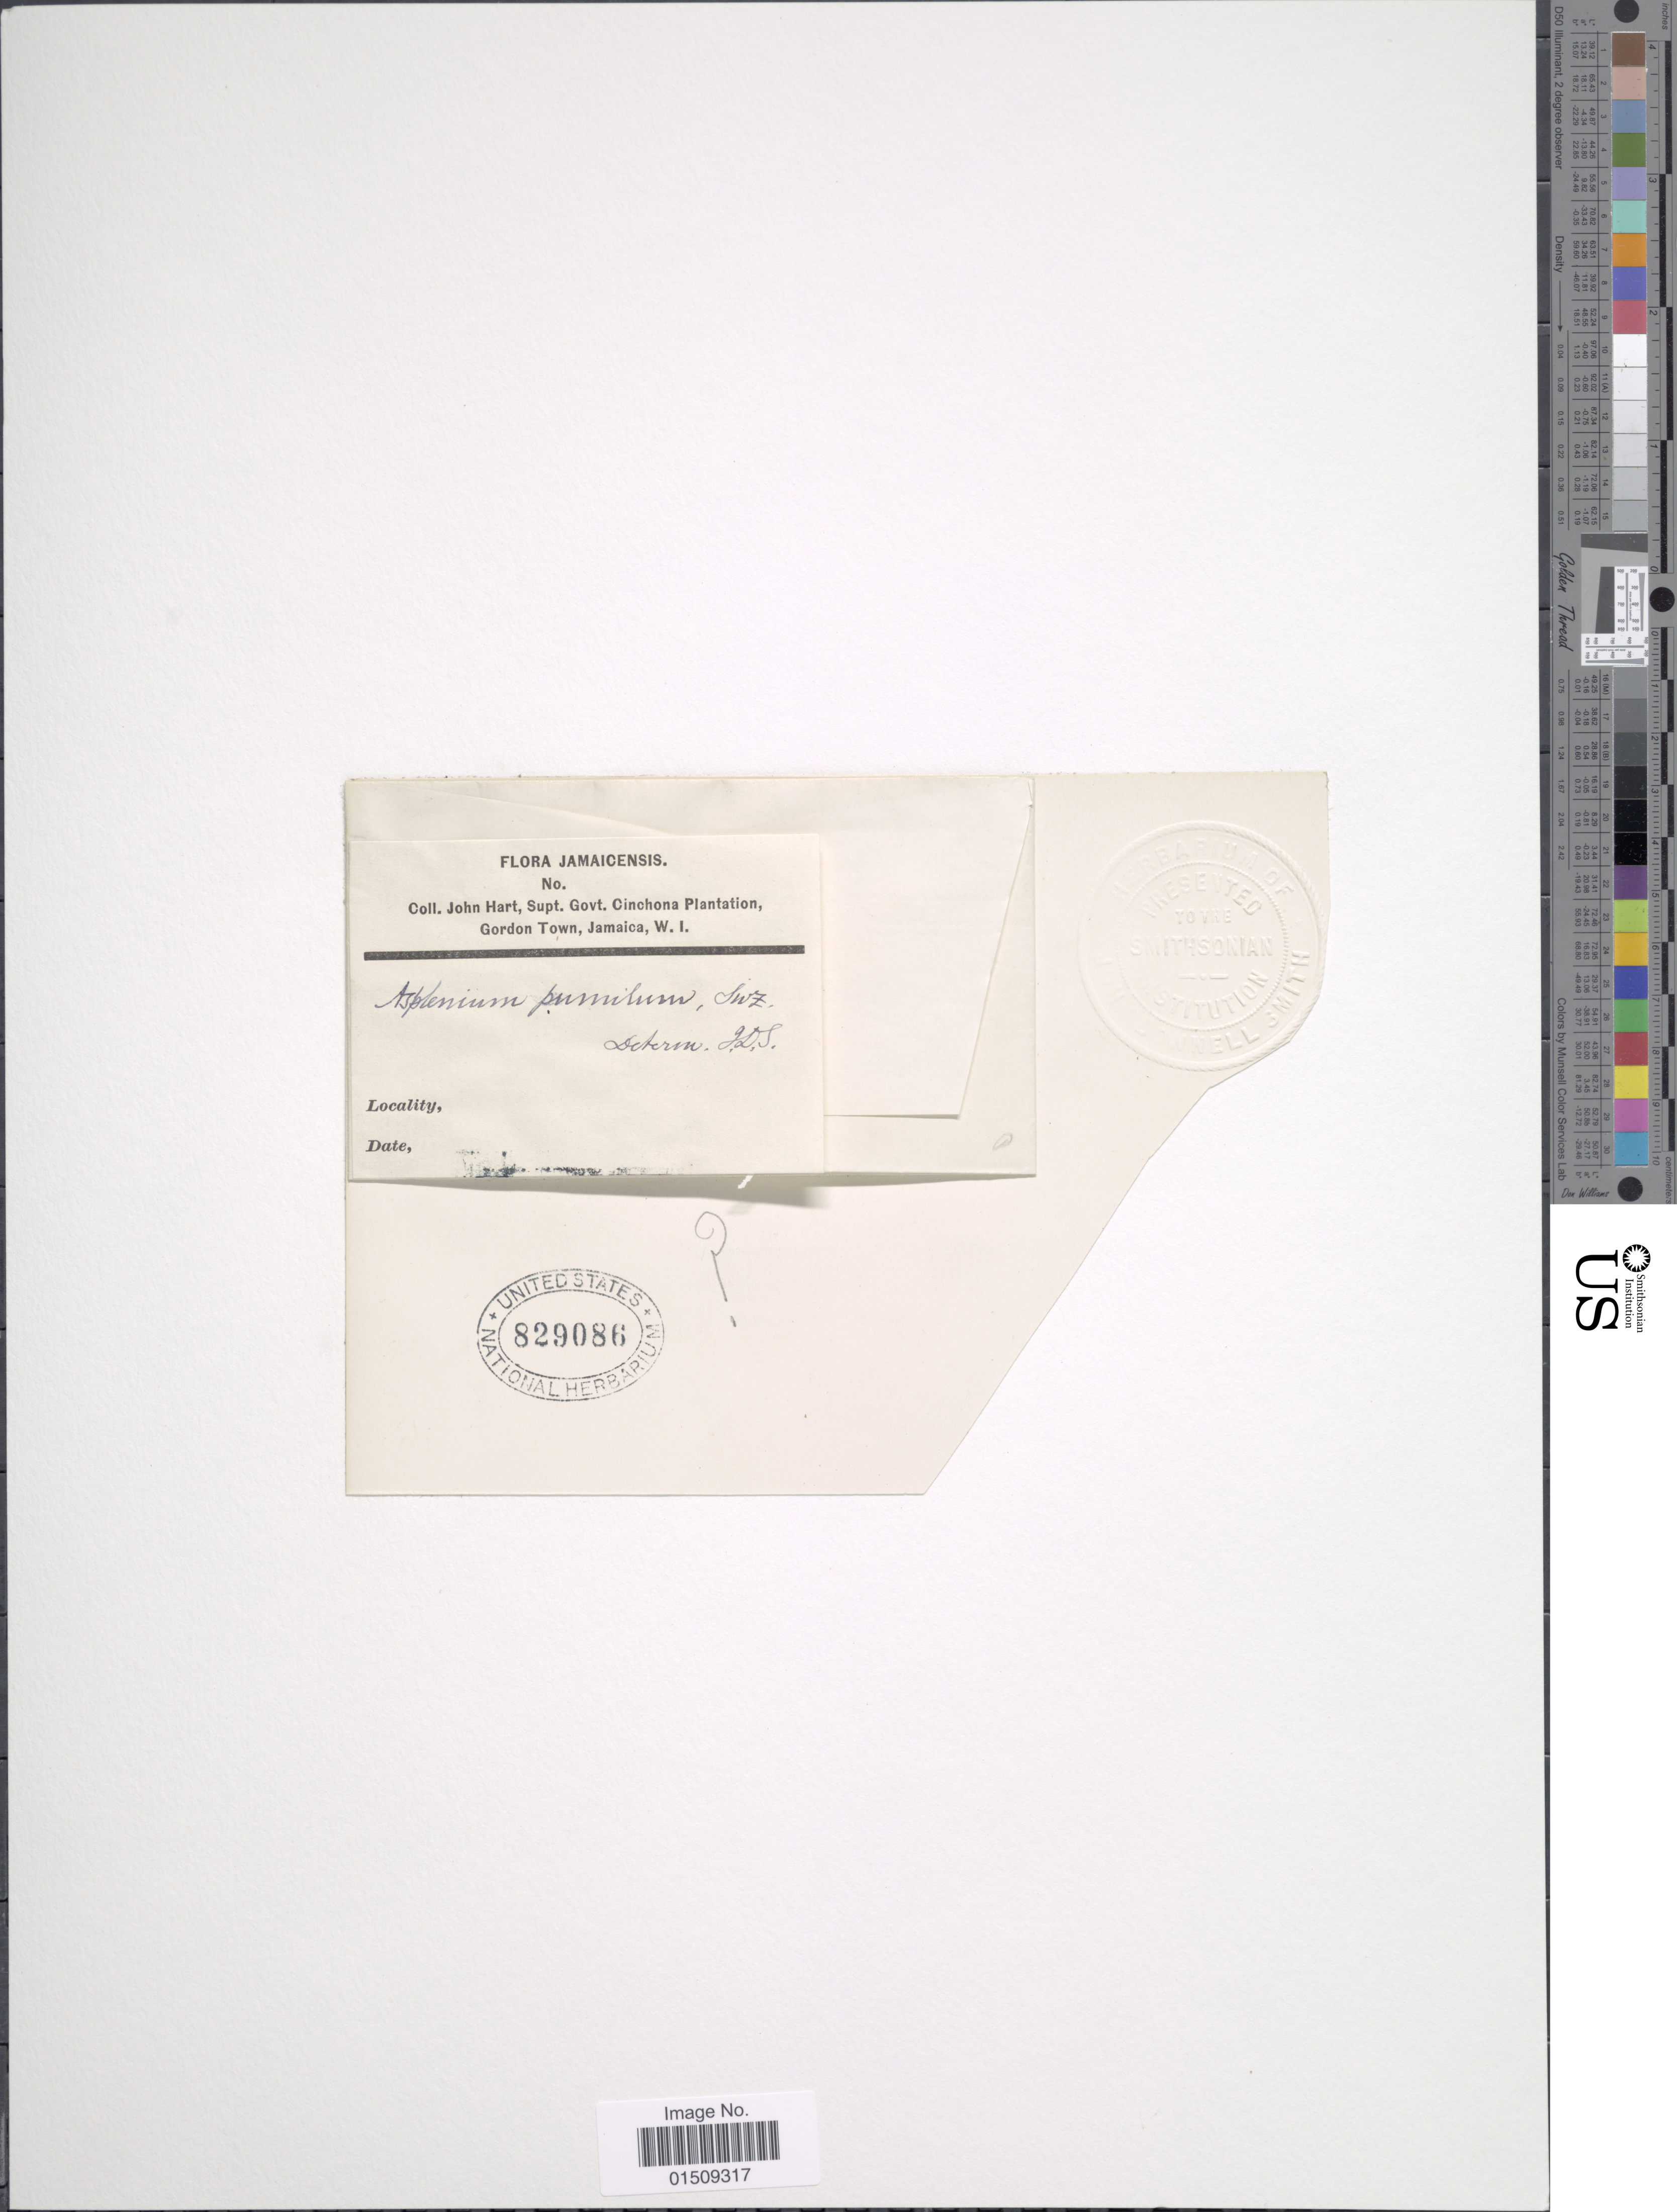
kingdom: Plantae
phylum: Tracheophyta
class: Polypodiopsida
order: Polypodiales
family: Aspleniaceae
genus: Asplenium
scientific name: Asplenium pumilum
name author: Sw.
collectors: J. H. Hart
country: Jamaica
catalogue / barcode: US 829086